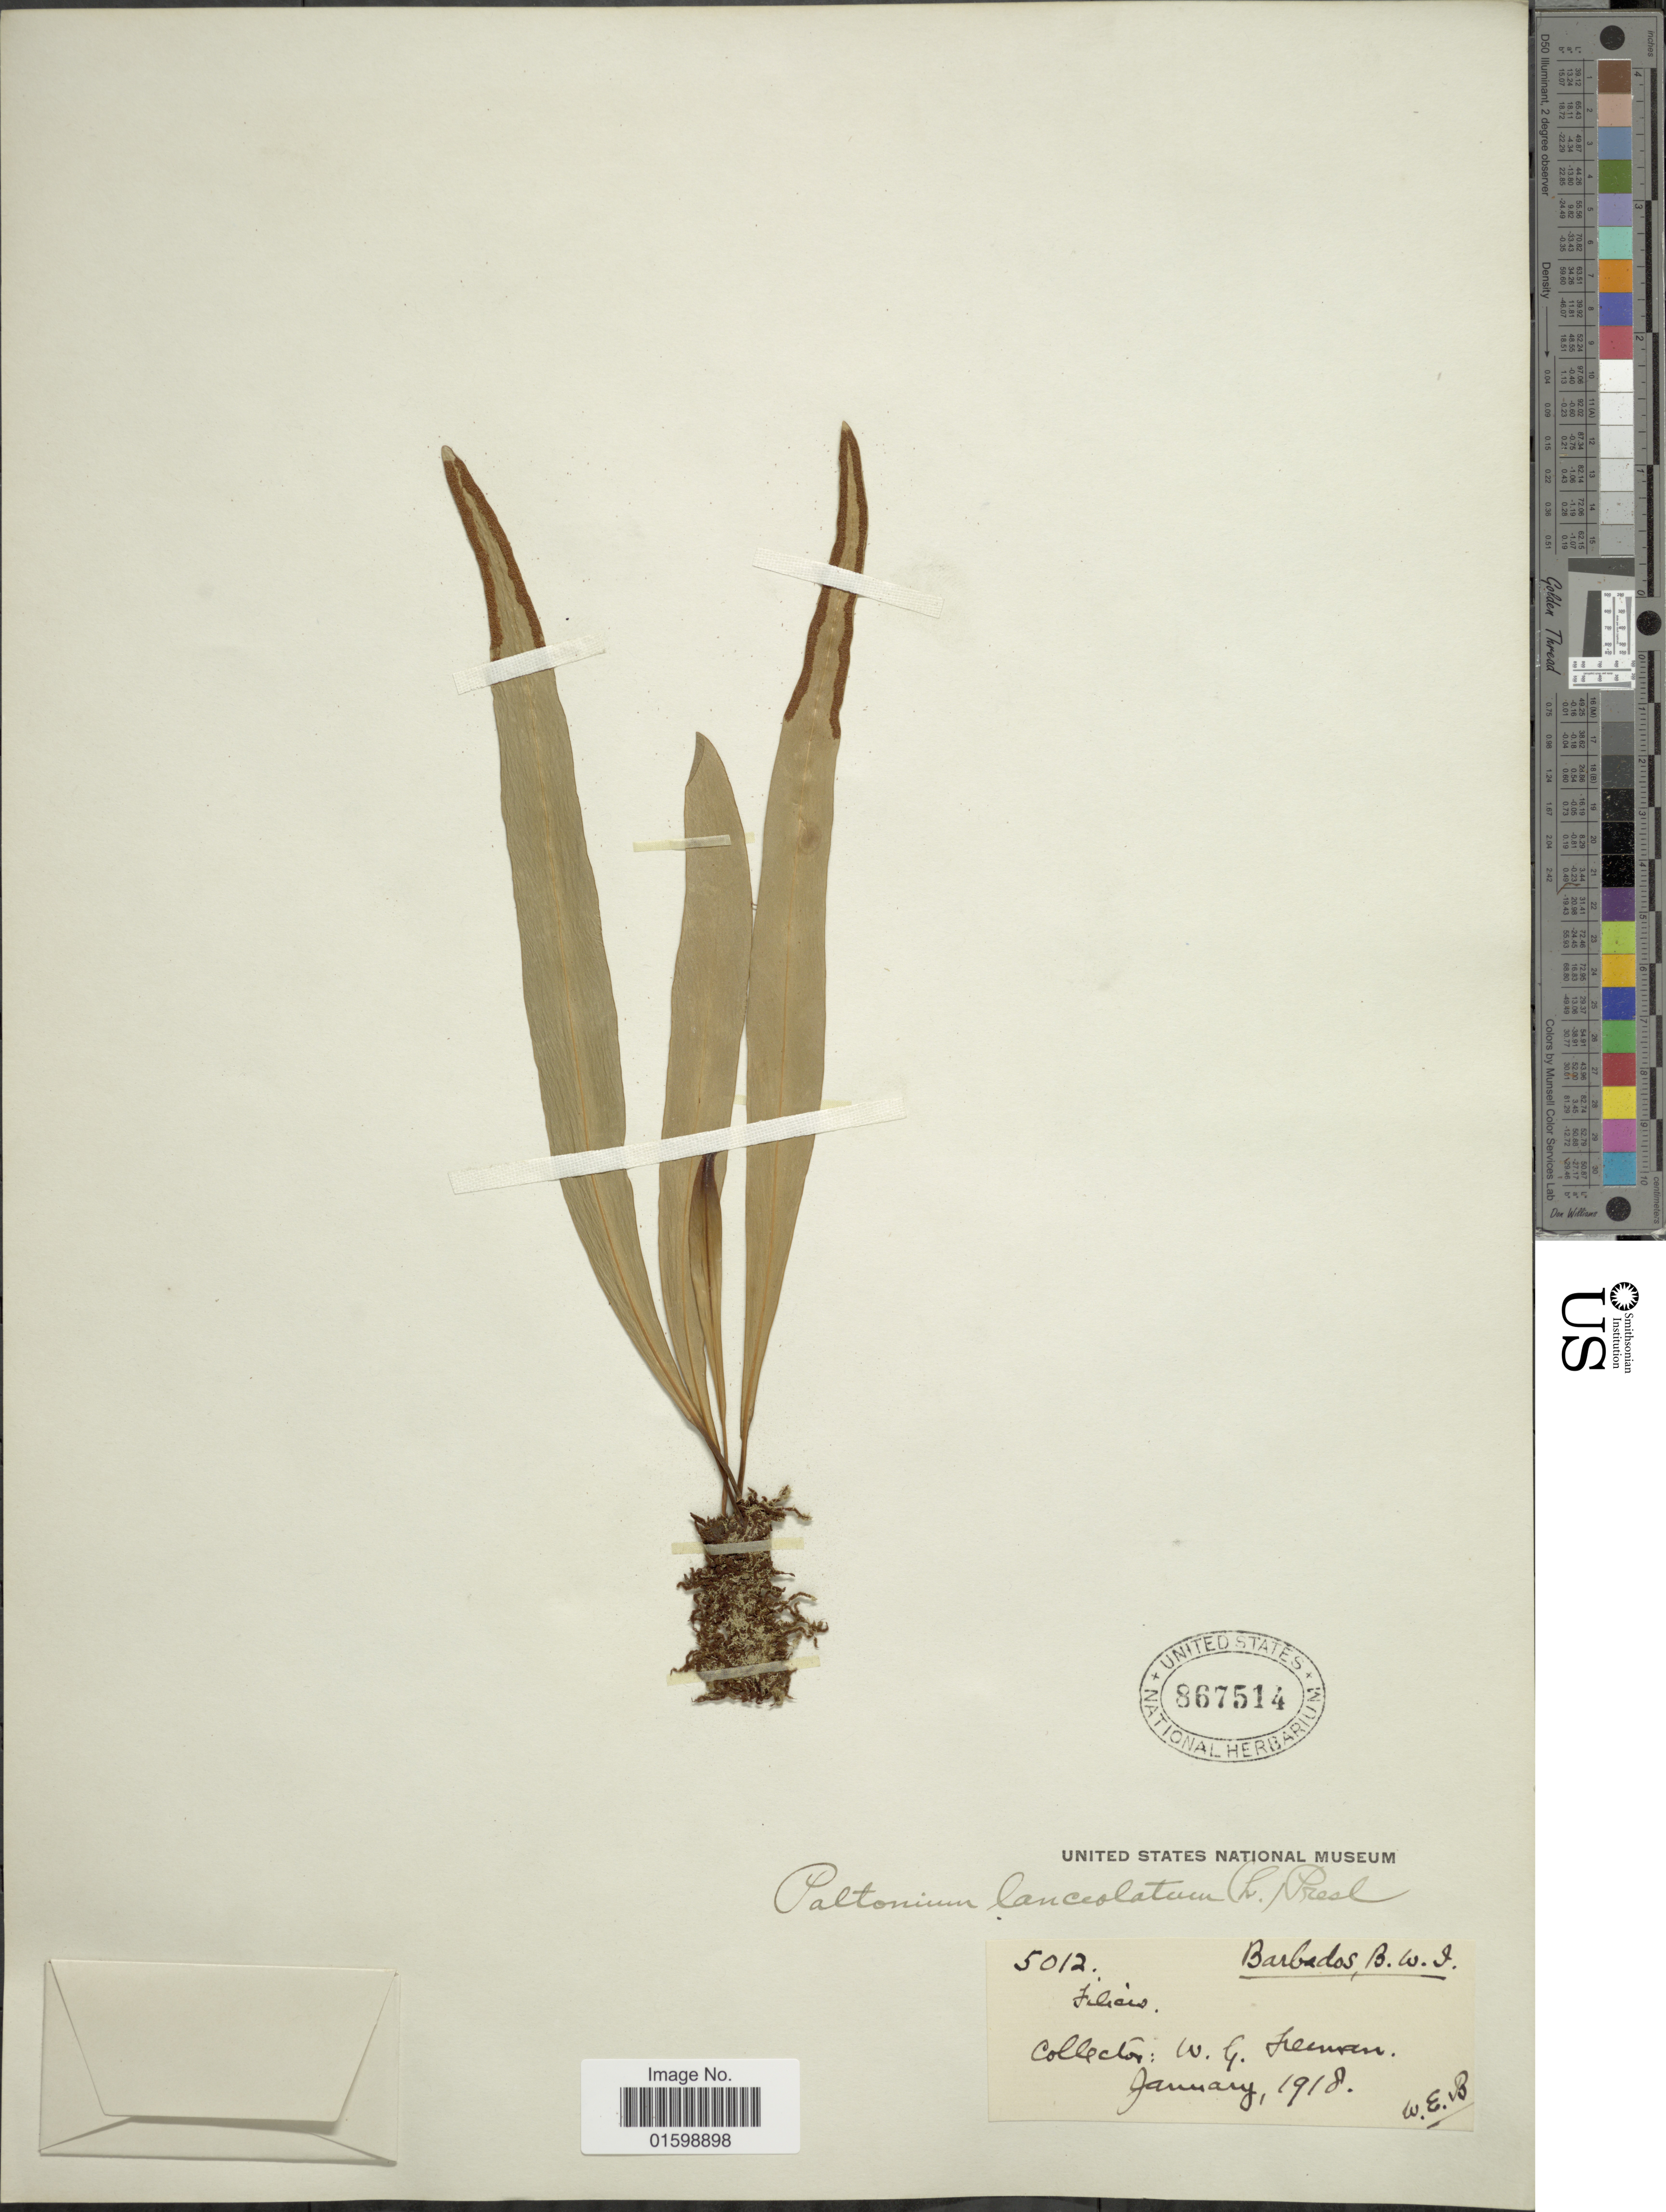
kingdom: Plantae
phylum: Tracheophyta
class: Polypodiopsida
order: Polypodiales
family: Polypodiaceae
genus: Pleopeltis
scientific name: Pleopeltis marginata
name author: A.R. Sm. & Tejero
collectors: W. Freeman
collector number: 5012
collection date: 1918-01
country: Barbados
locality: B. W. I.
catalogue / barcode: US 867514